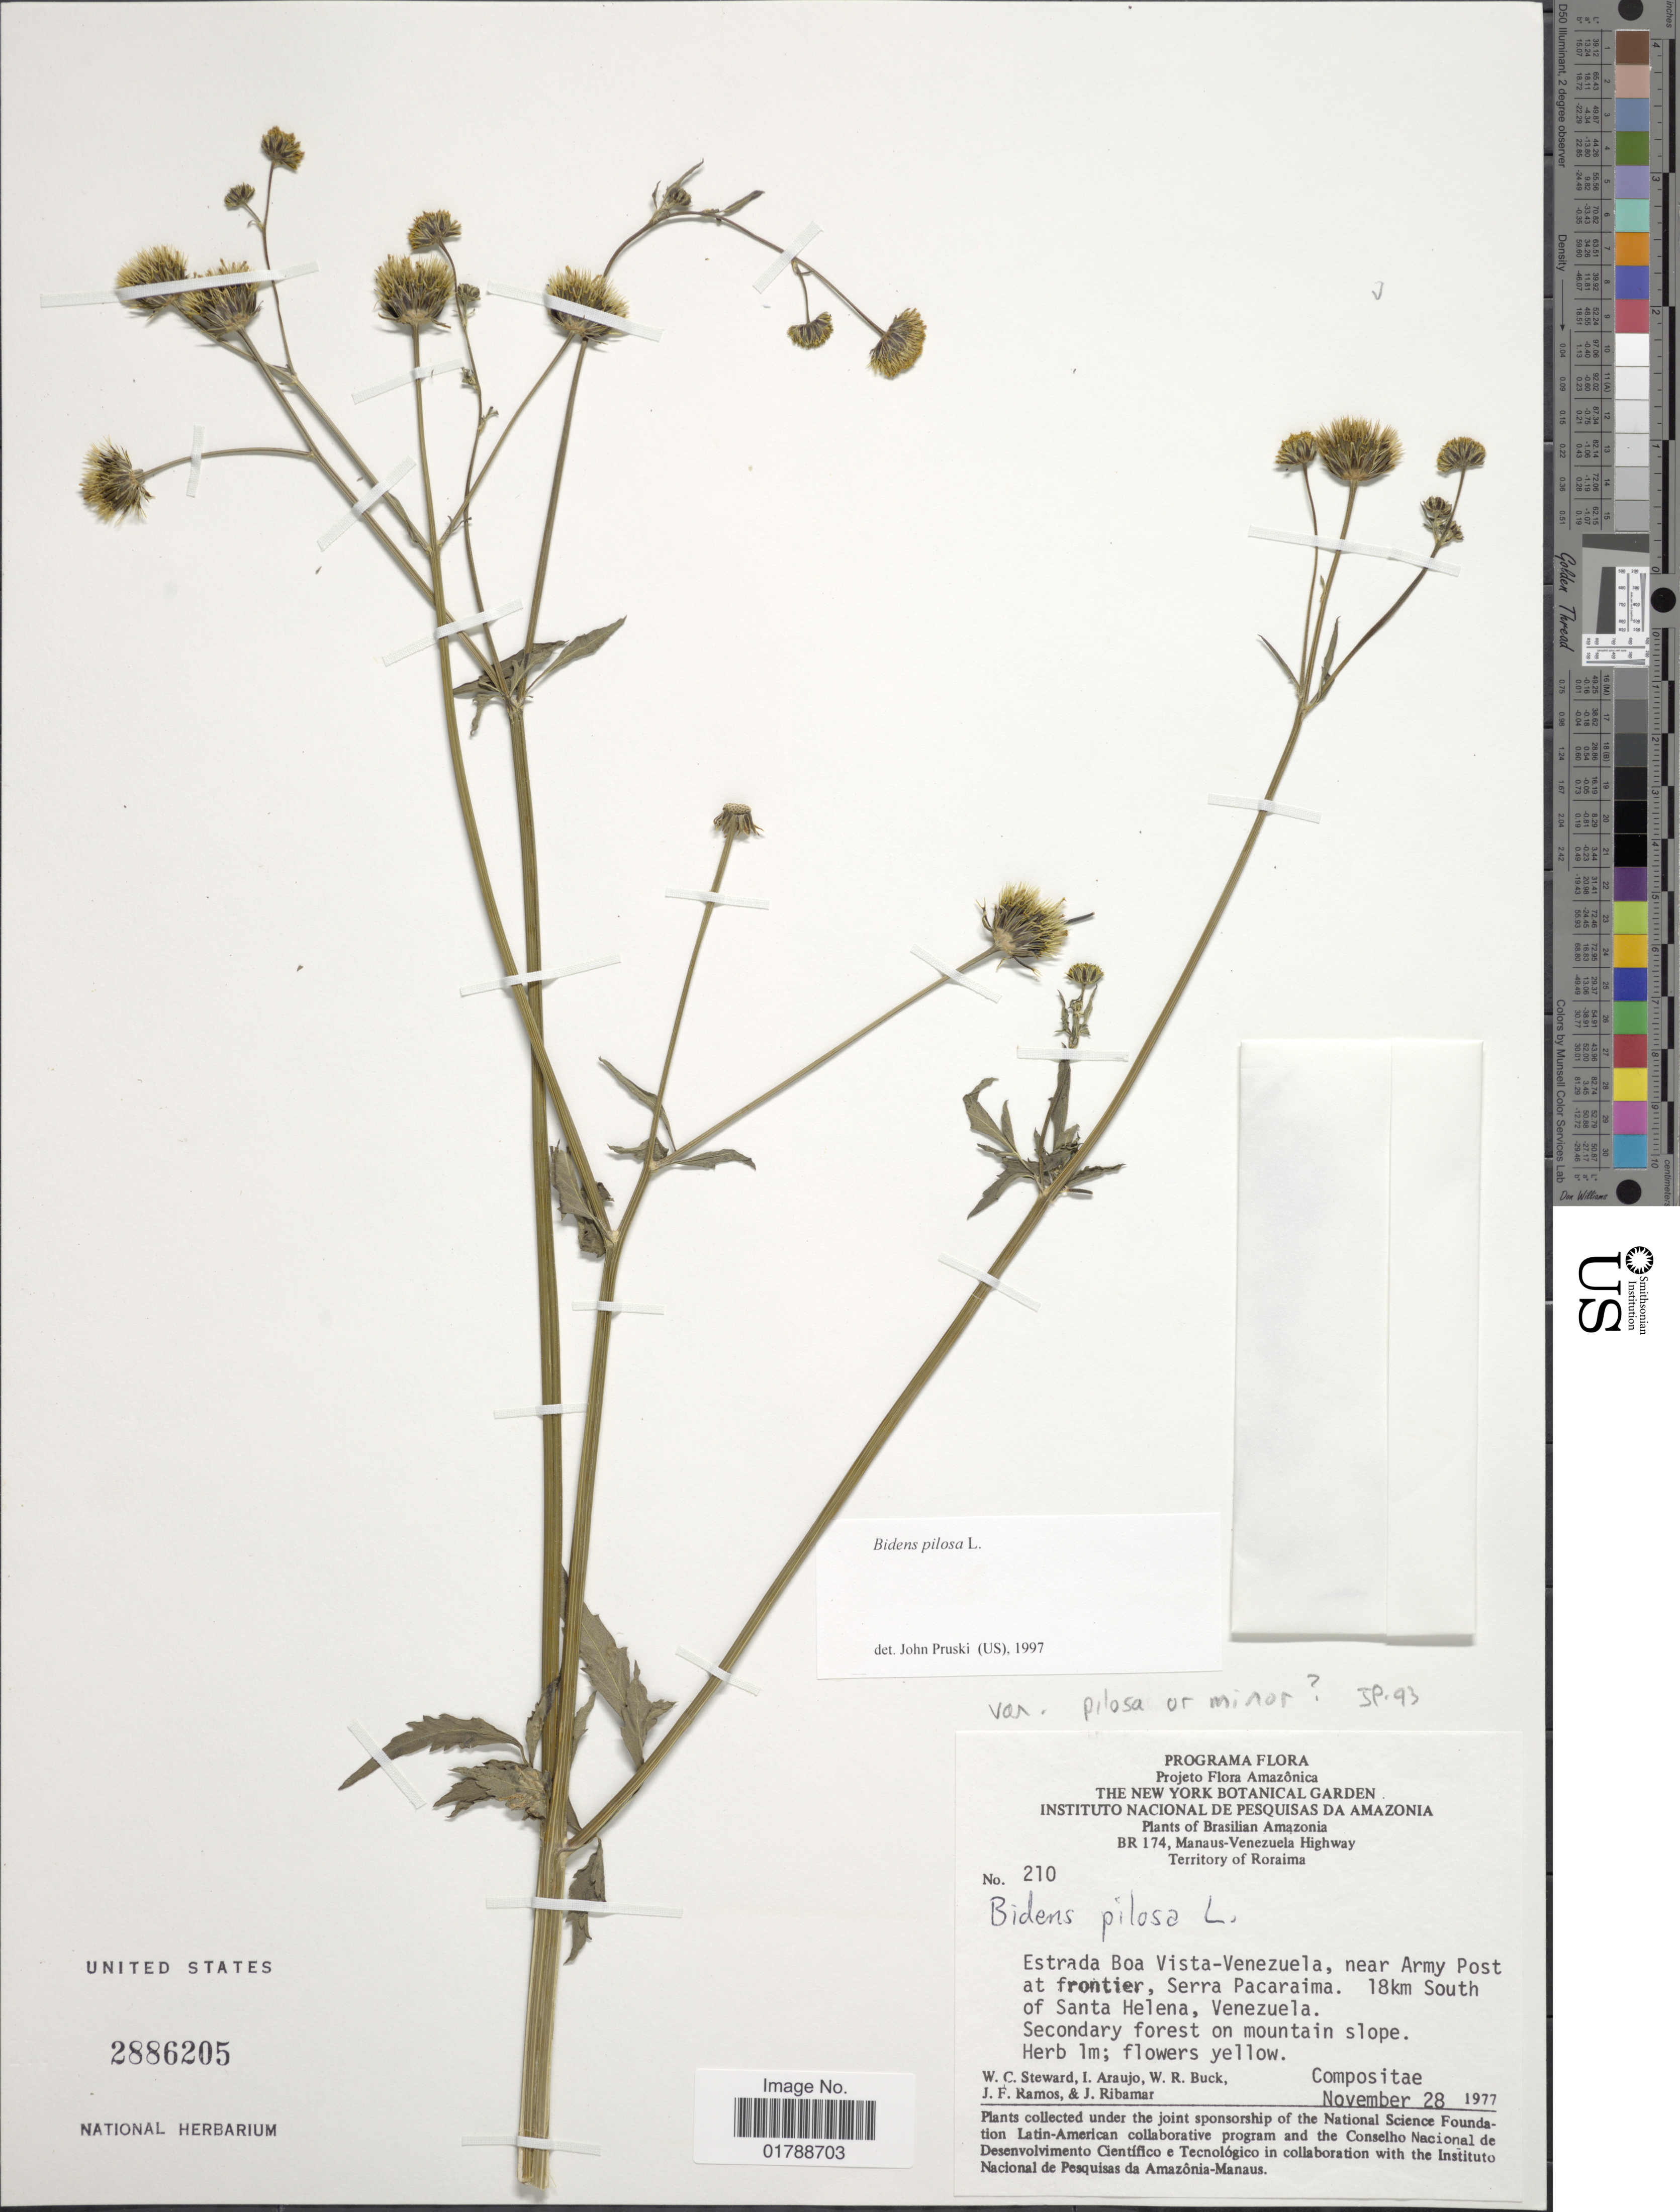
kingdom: Plantae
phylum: Tracheophyta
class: Magnoliopsida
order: Asterales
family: Asteraceae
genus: Bidens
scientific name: Bidens pilosa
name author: L.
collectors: W. C. Steward, I. Araujo, W. R. Buck, J. F. Ramos & J. Ribamar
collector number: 210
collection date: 1977-11-28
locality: Brasilian Amazonia. BR 174, Manus-Venezuela Highway. Territory of Roraima. Estrada Boa Vista-Venezuela, near Army Post at frontier, Serra Pacaraima. 18km South of Santa Helena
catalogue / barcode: US 2886205